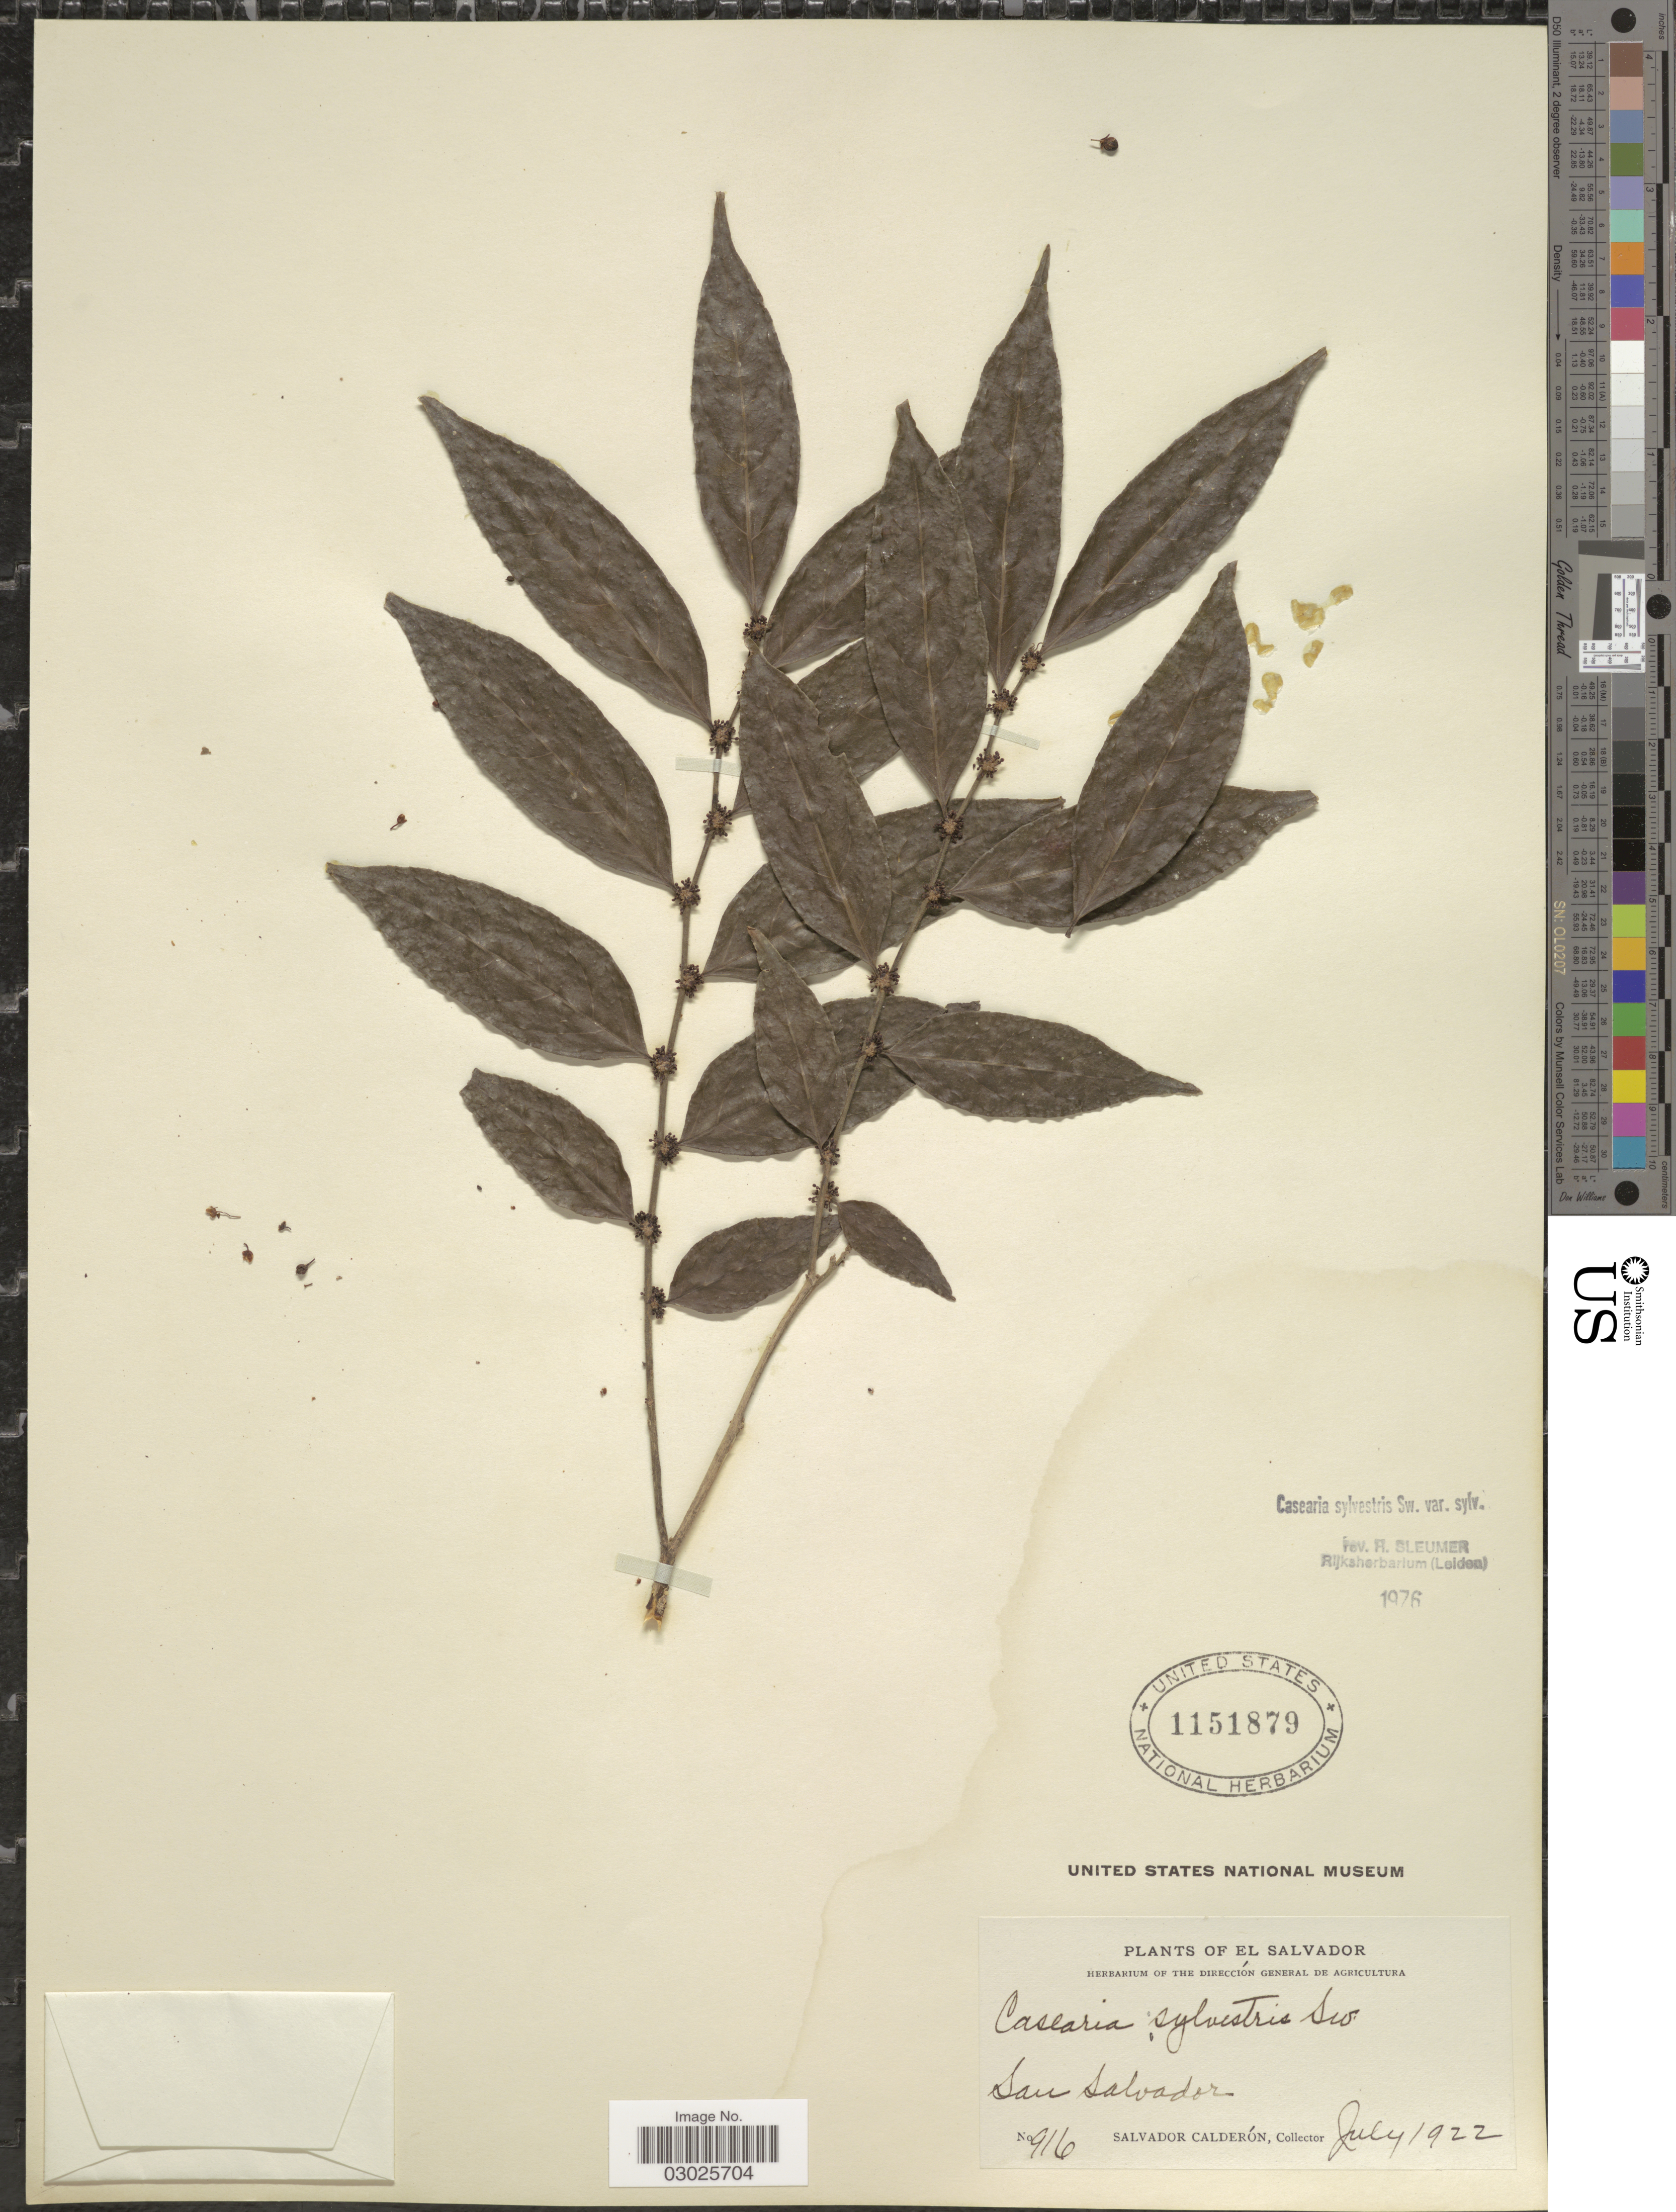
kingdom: Plantae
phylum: Tracheophyta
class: Magnoliopsida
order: Malpighiales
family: Salicaceae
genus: Casearia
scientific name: Casearia sylvestris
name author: Sw.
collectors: S. Calderón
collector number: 916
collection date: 1922-07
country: El Salvador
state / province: San Salvador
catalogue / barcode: US 1151879